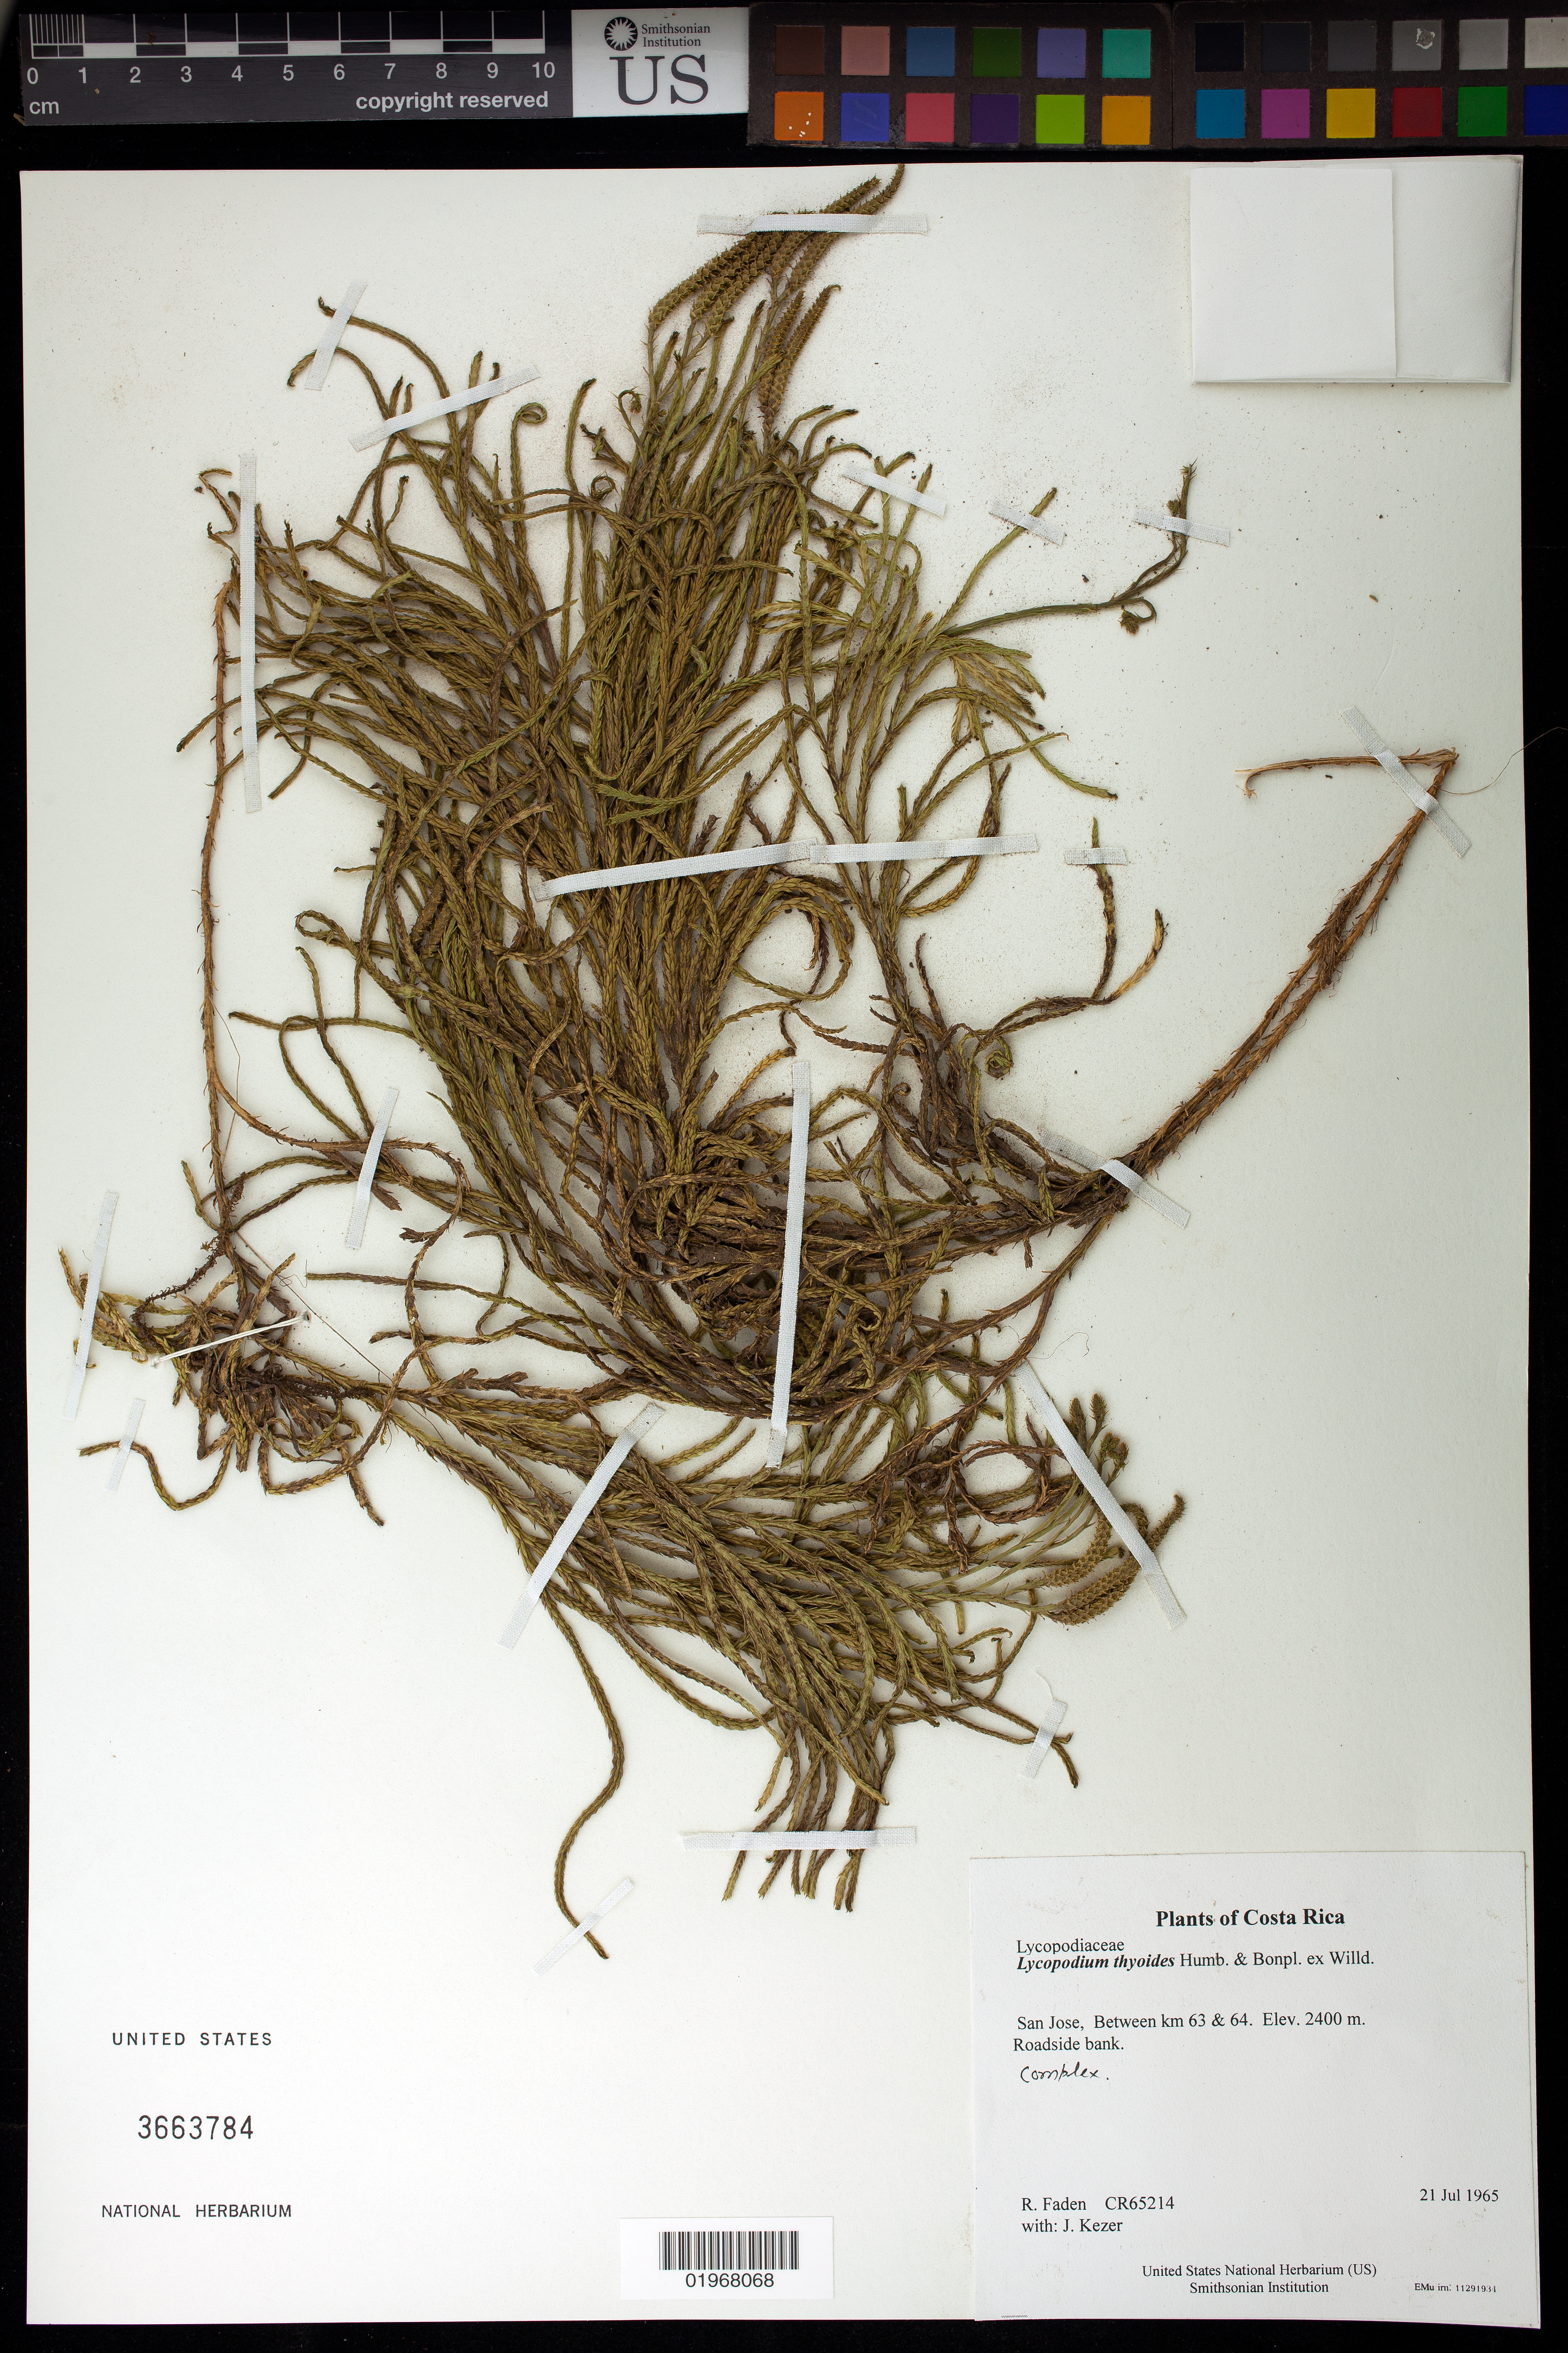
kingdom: Plantae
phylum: Tracheophyta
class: Lycopodiopsida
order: Lycopodiales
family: Lycopodiaceae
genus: Diphasiastrum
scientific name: Diphasiastrum thyoides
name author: (Humb. & Bonpl. ex Willd.) Holub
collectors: R. B. Faden & J. Kezer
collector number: CR65214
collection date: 1965-07-21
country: Costa Rica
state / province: San Jose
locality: Between km 63 & 64.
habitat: Roadside bank.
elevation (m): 2400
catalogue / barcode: US 3663784